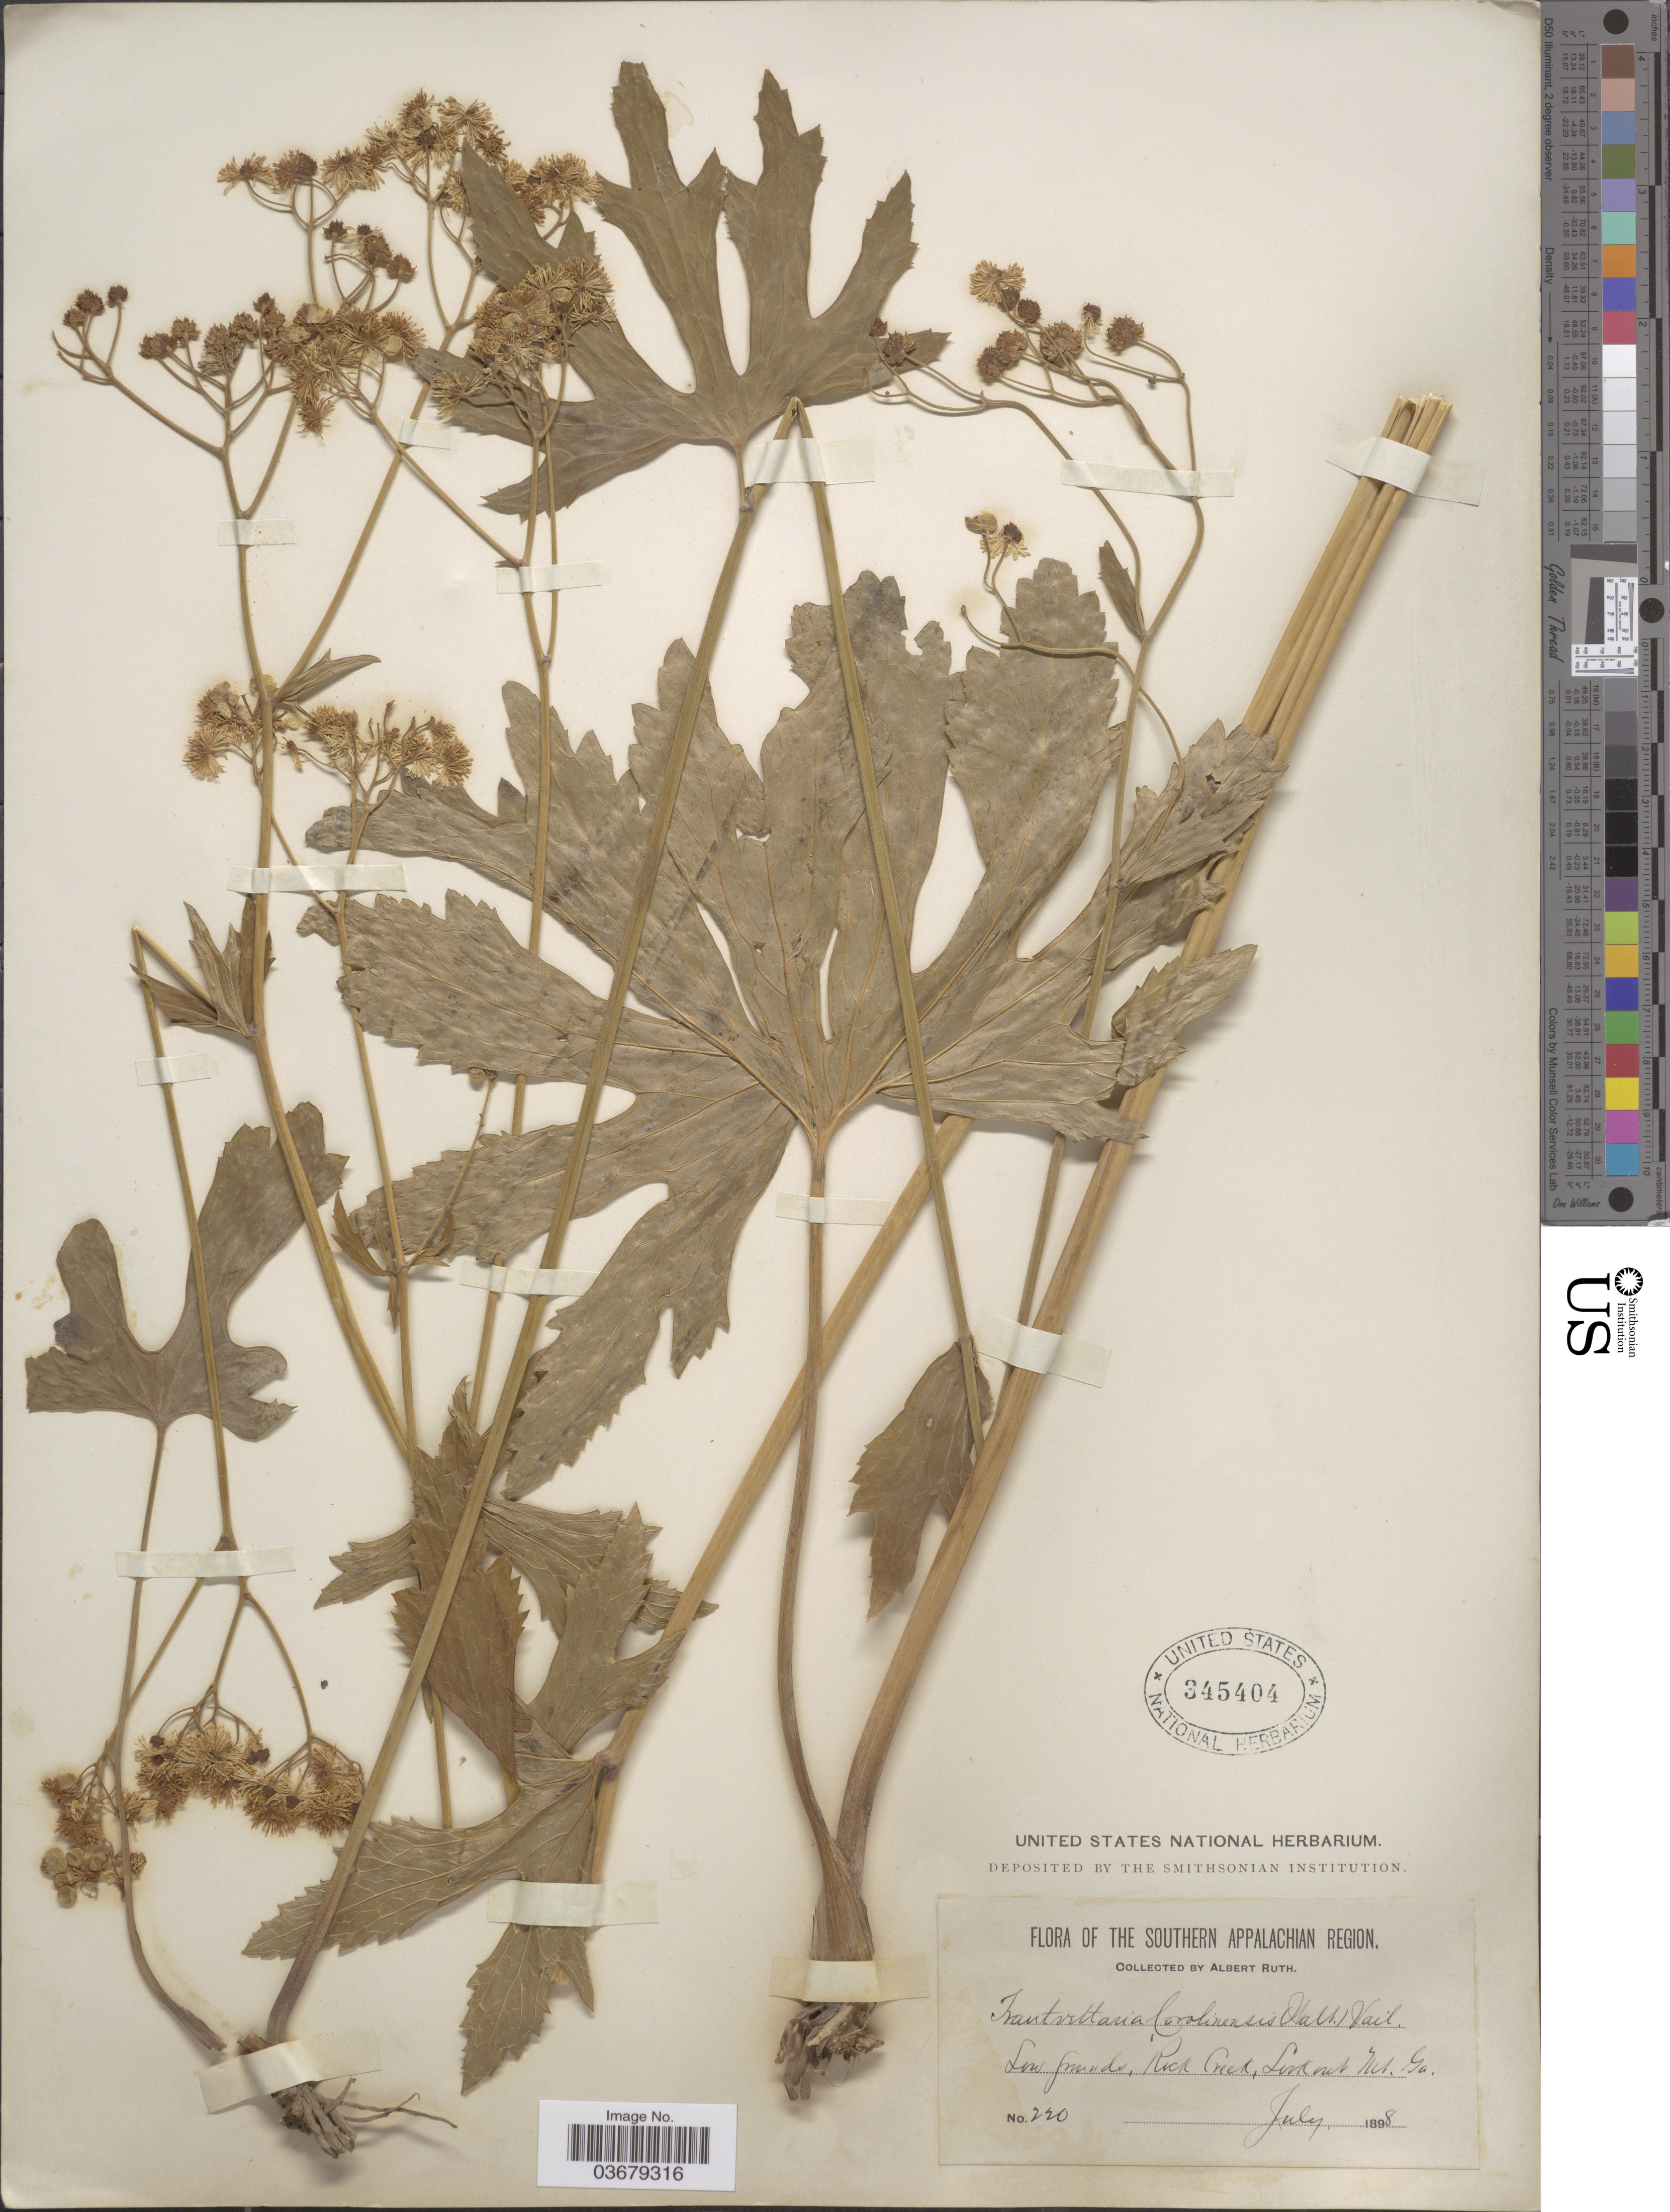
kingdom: Plantae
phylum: Tracheophyta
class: Magnoliopsida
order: Ranunculales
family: Ranunculaceae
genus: Trautvetteria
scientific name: Trautvetteria caroliniensis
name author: (Walter) Vail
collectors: A. Ruth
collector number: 220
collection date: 1898-07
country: United States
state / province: Georgia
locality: The Southern Appalachian Region. Rock Creek, Lookout Mt.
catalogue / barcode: US 345404